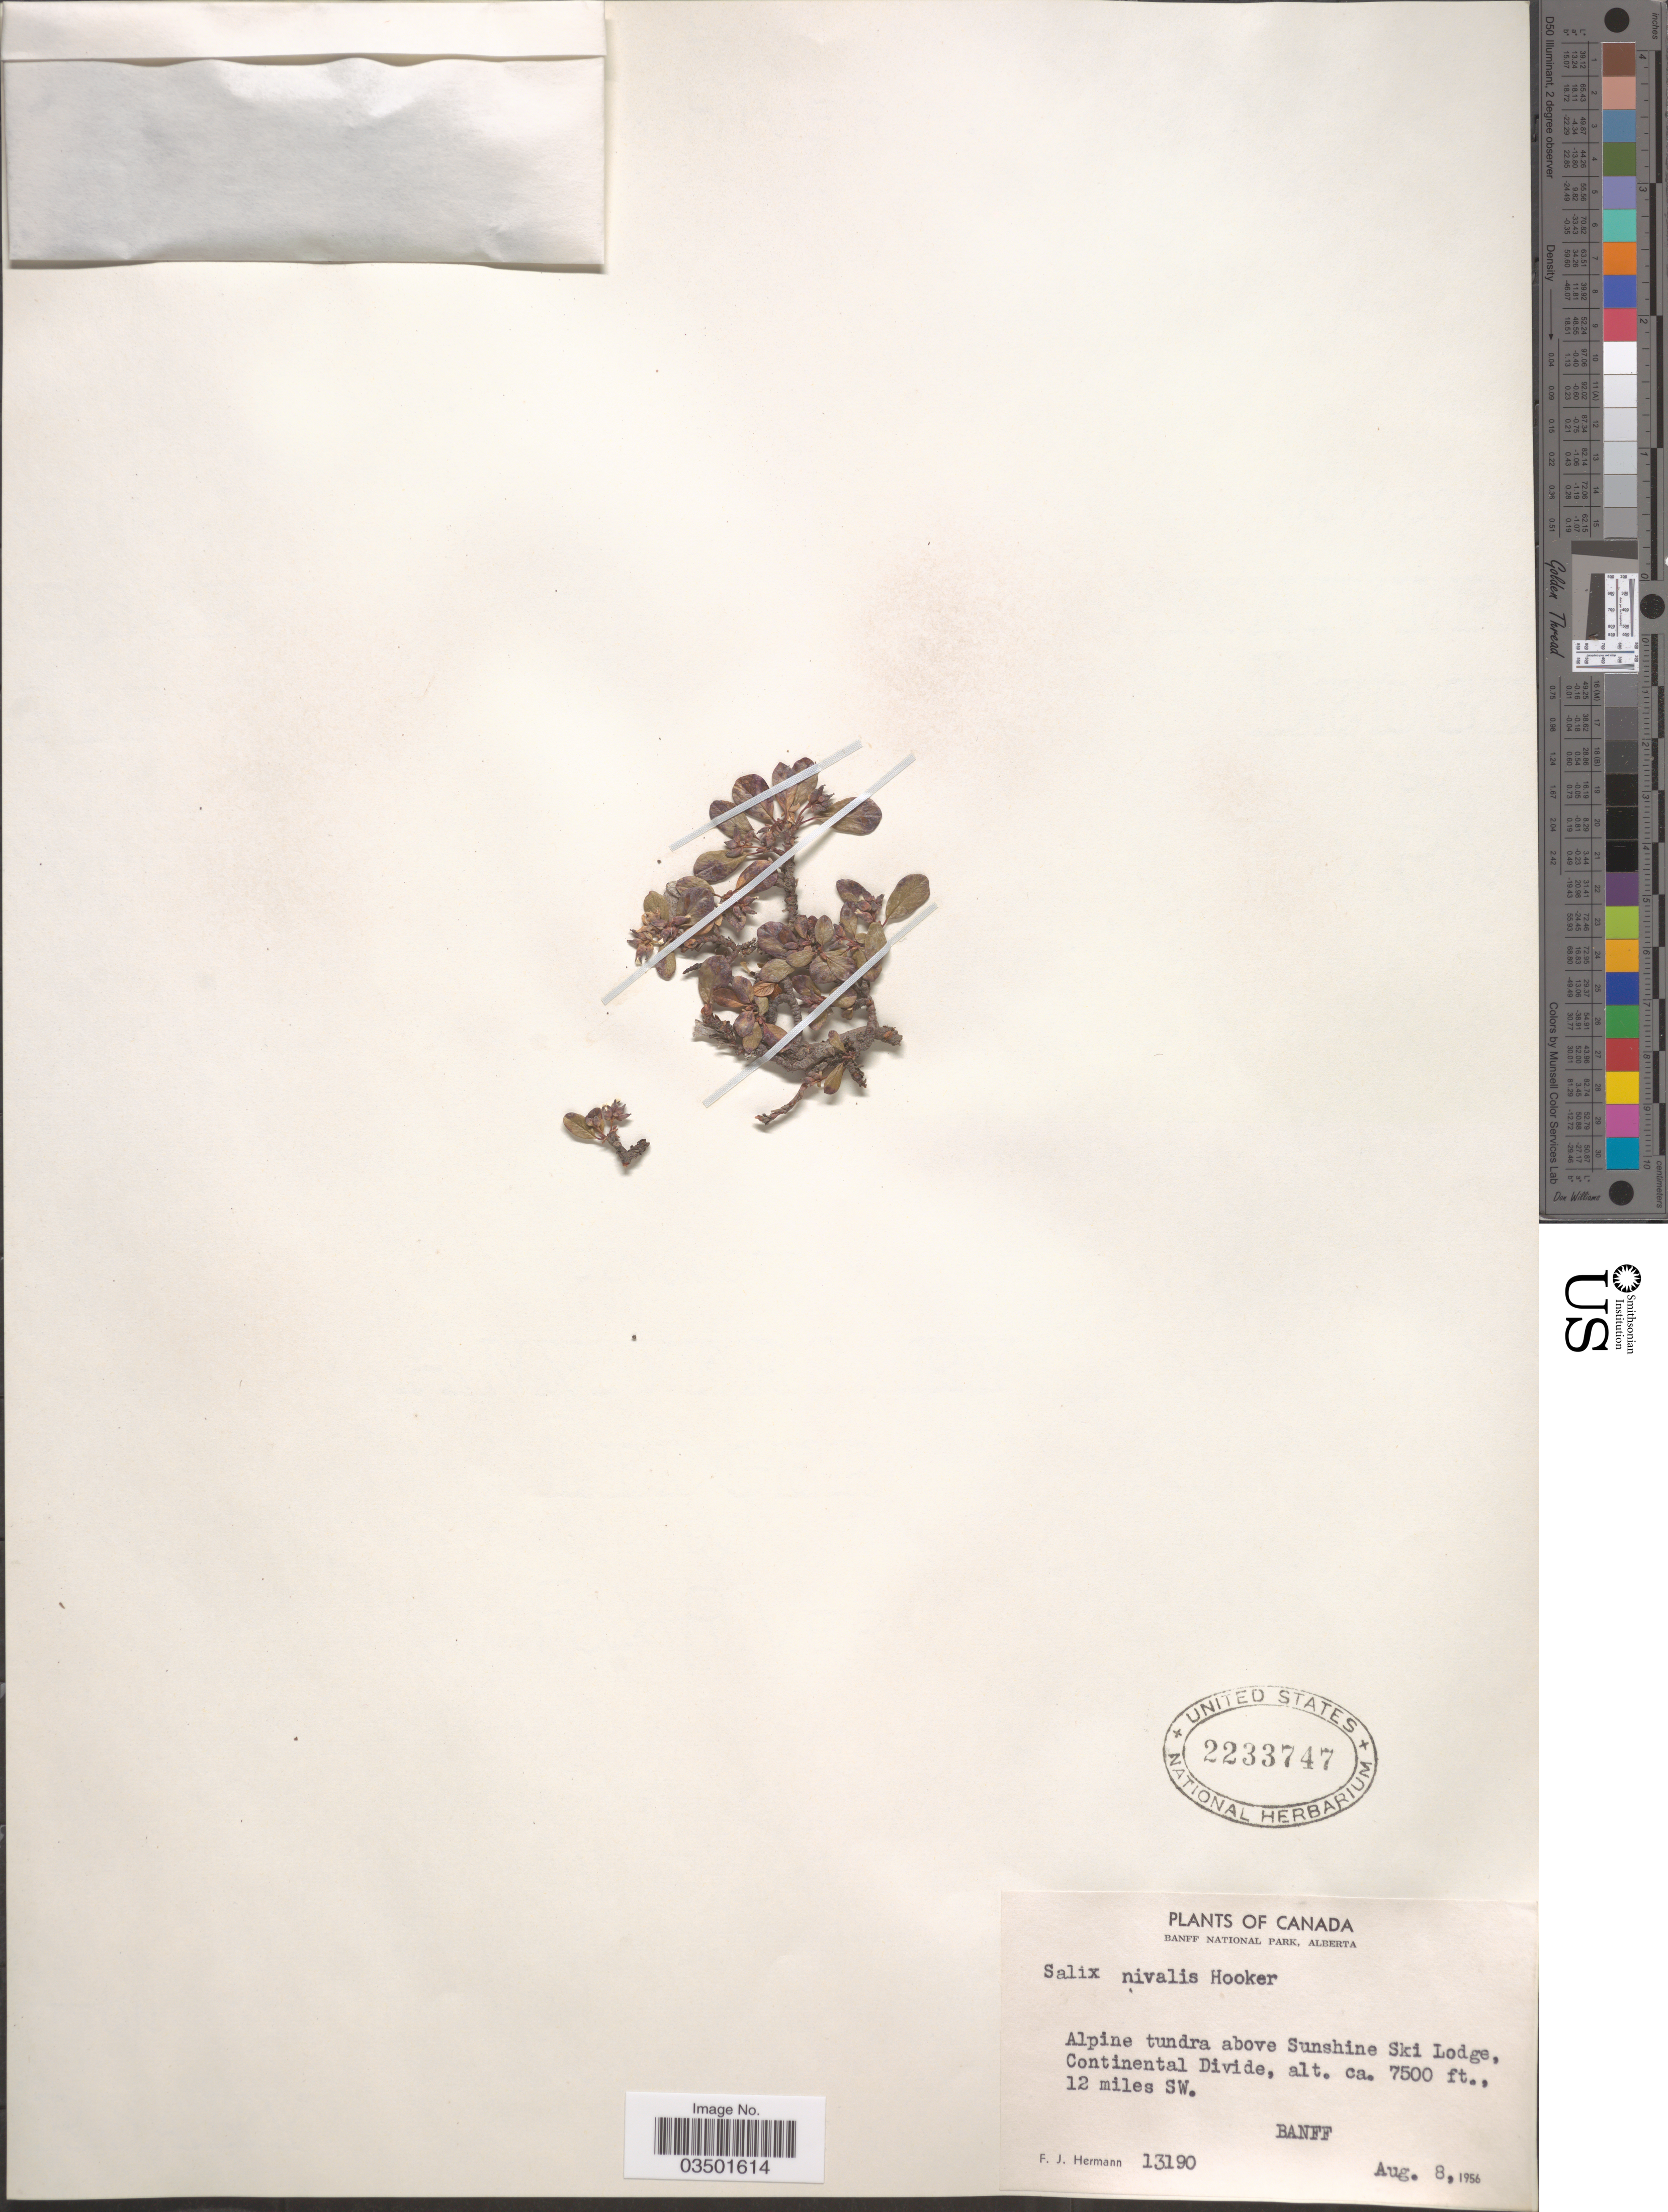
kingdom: Plantae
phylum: Tracheophyta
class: Magnoliopsida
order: Malpighiales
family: Salicaceae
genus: Salix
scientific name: Salix nivalis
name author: Hook.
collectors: F. J. Hermann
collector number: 13190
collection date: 1956-08-08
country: Canada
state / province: Alberta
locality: Banff National Park. Above Sunshine Ski Lodge, Continental Divide, 12 miles SW. Banff.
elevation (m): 2286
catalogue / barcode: US 2233747